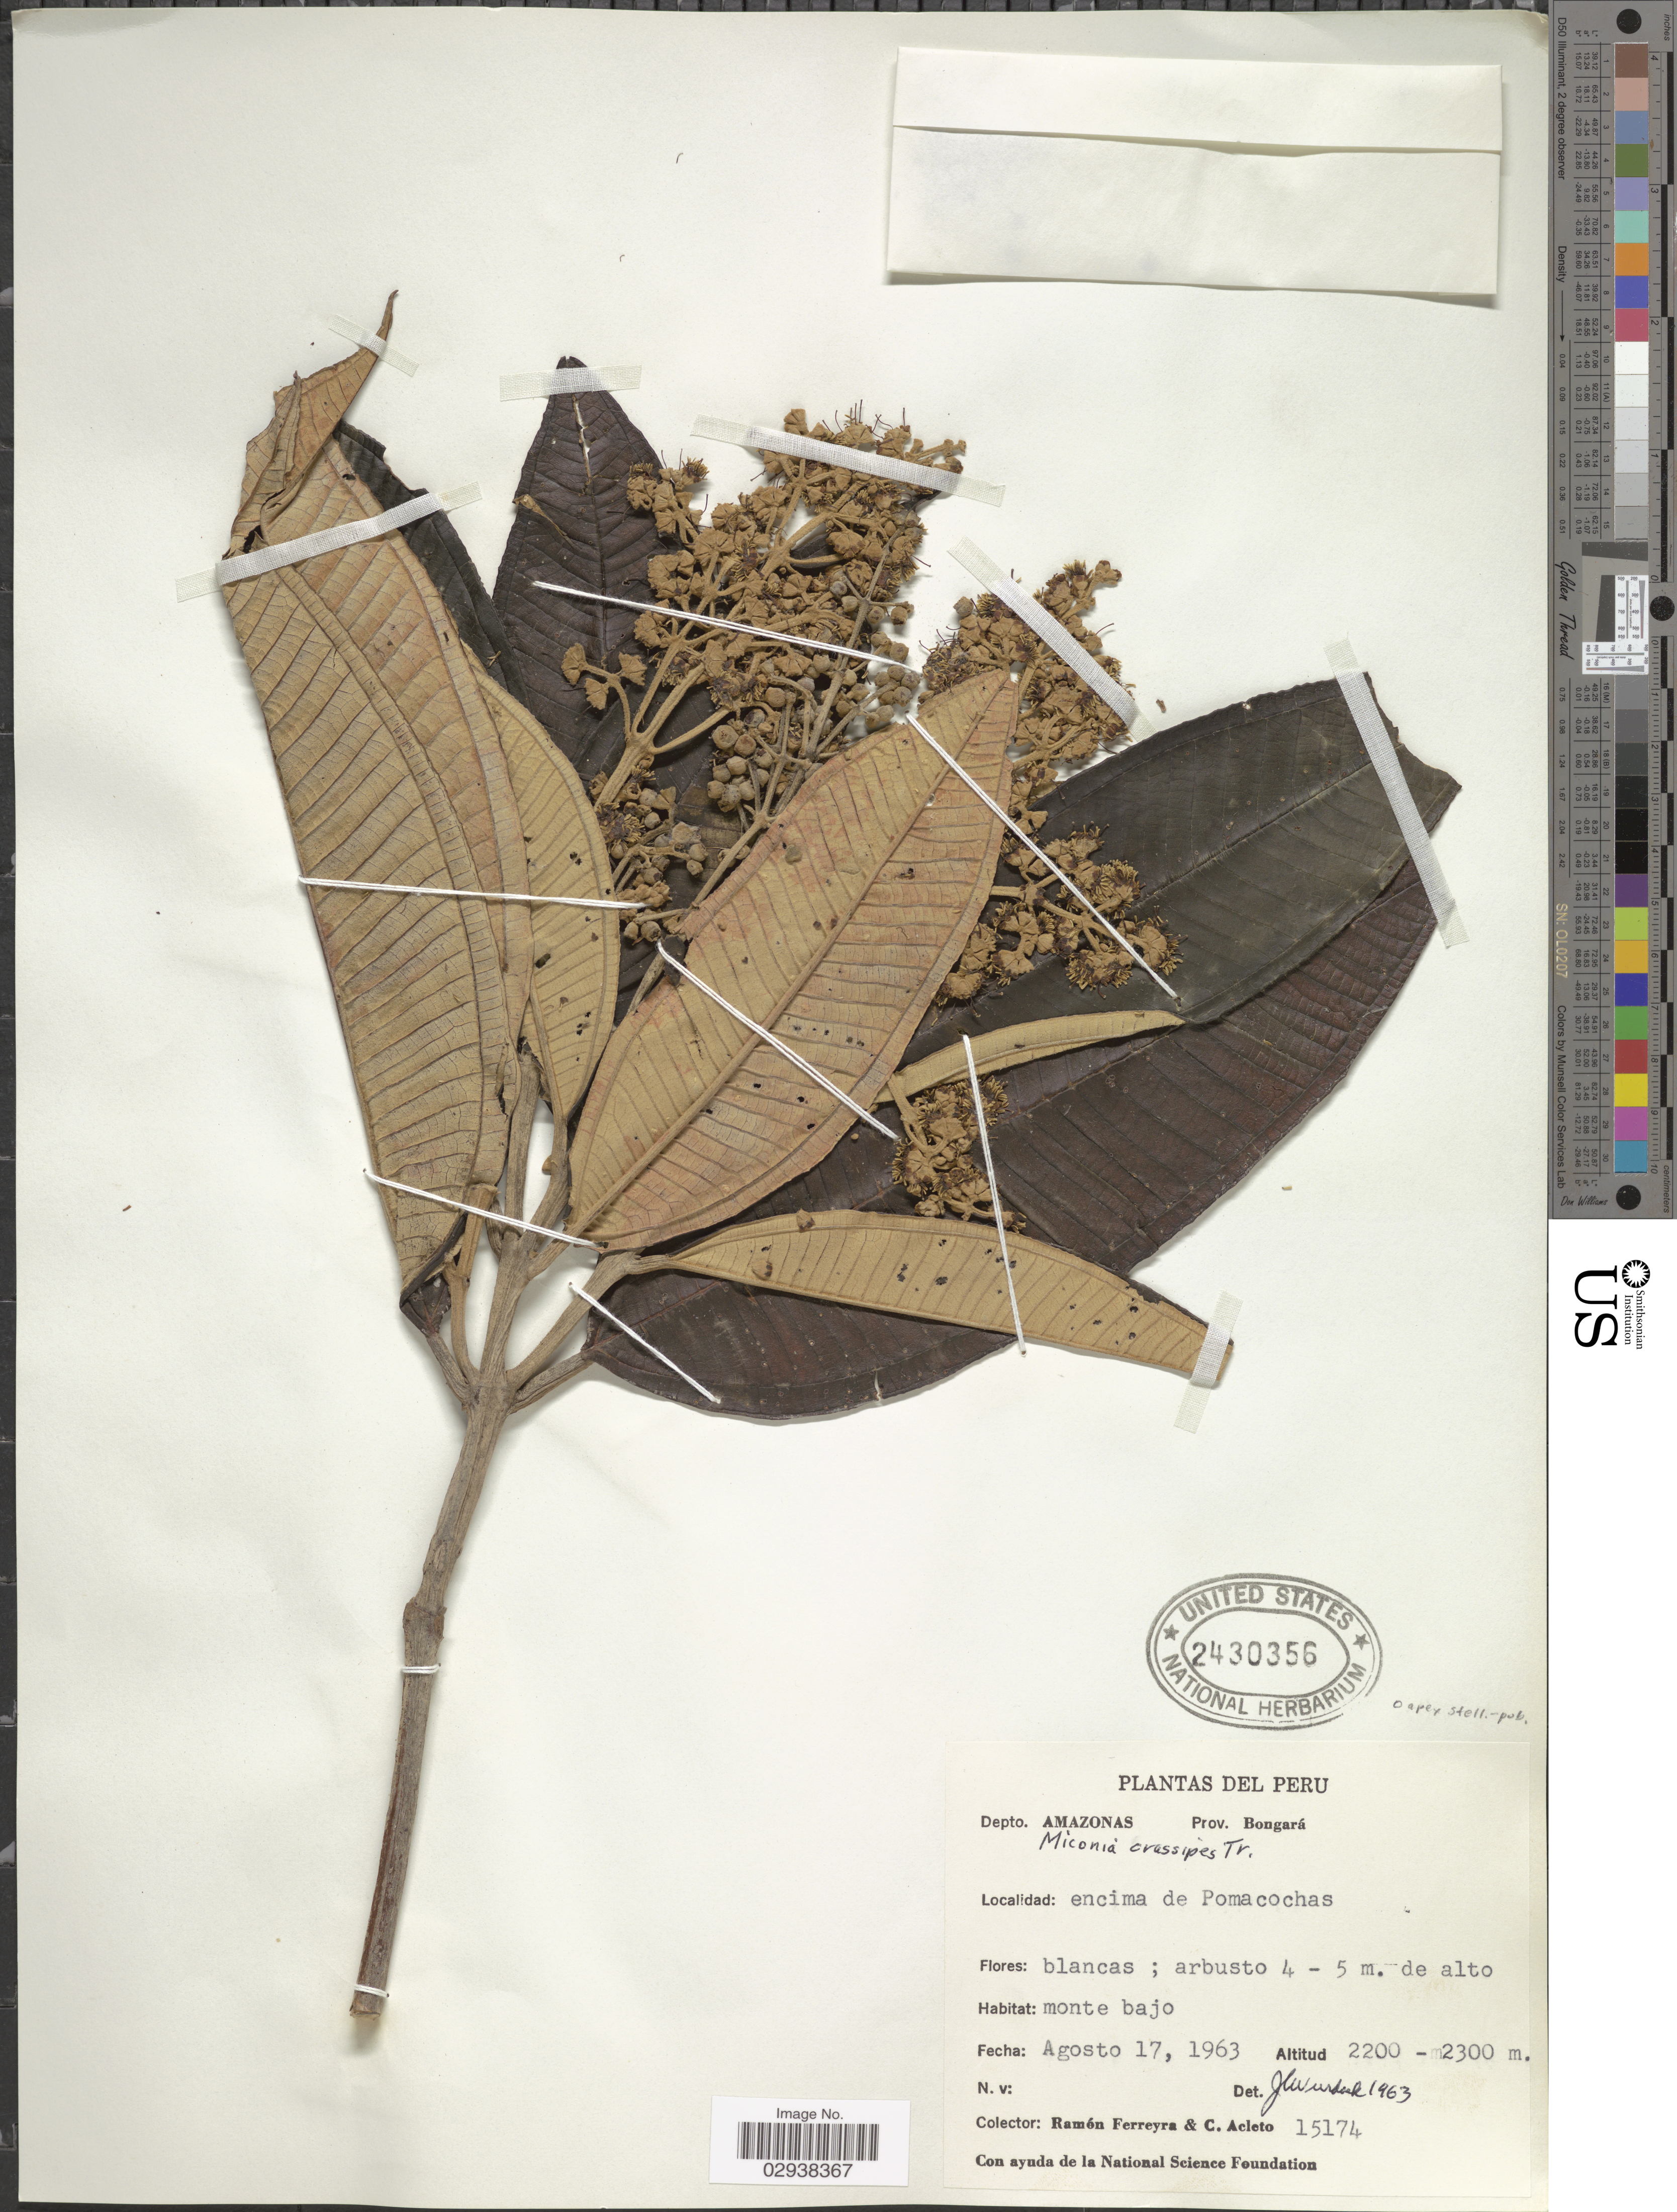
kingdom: Plantae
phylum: Tracheophyta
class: Magnoliopsida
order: Myrtales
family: Melastomataceae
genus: Miconia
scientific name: Miconia crassipes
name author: Triana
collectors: R. A. Ferreyra & C. Acleto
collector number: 15174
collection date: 1963-08-17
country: Peru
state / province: Amazonas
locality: Depto. Amazonas, Prov. Bongará, encima de Pomacochas.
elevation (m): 2200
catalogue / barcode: US 2430356